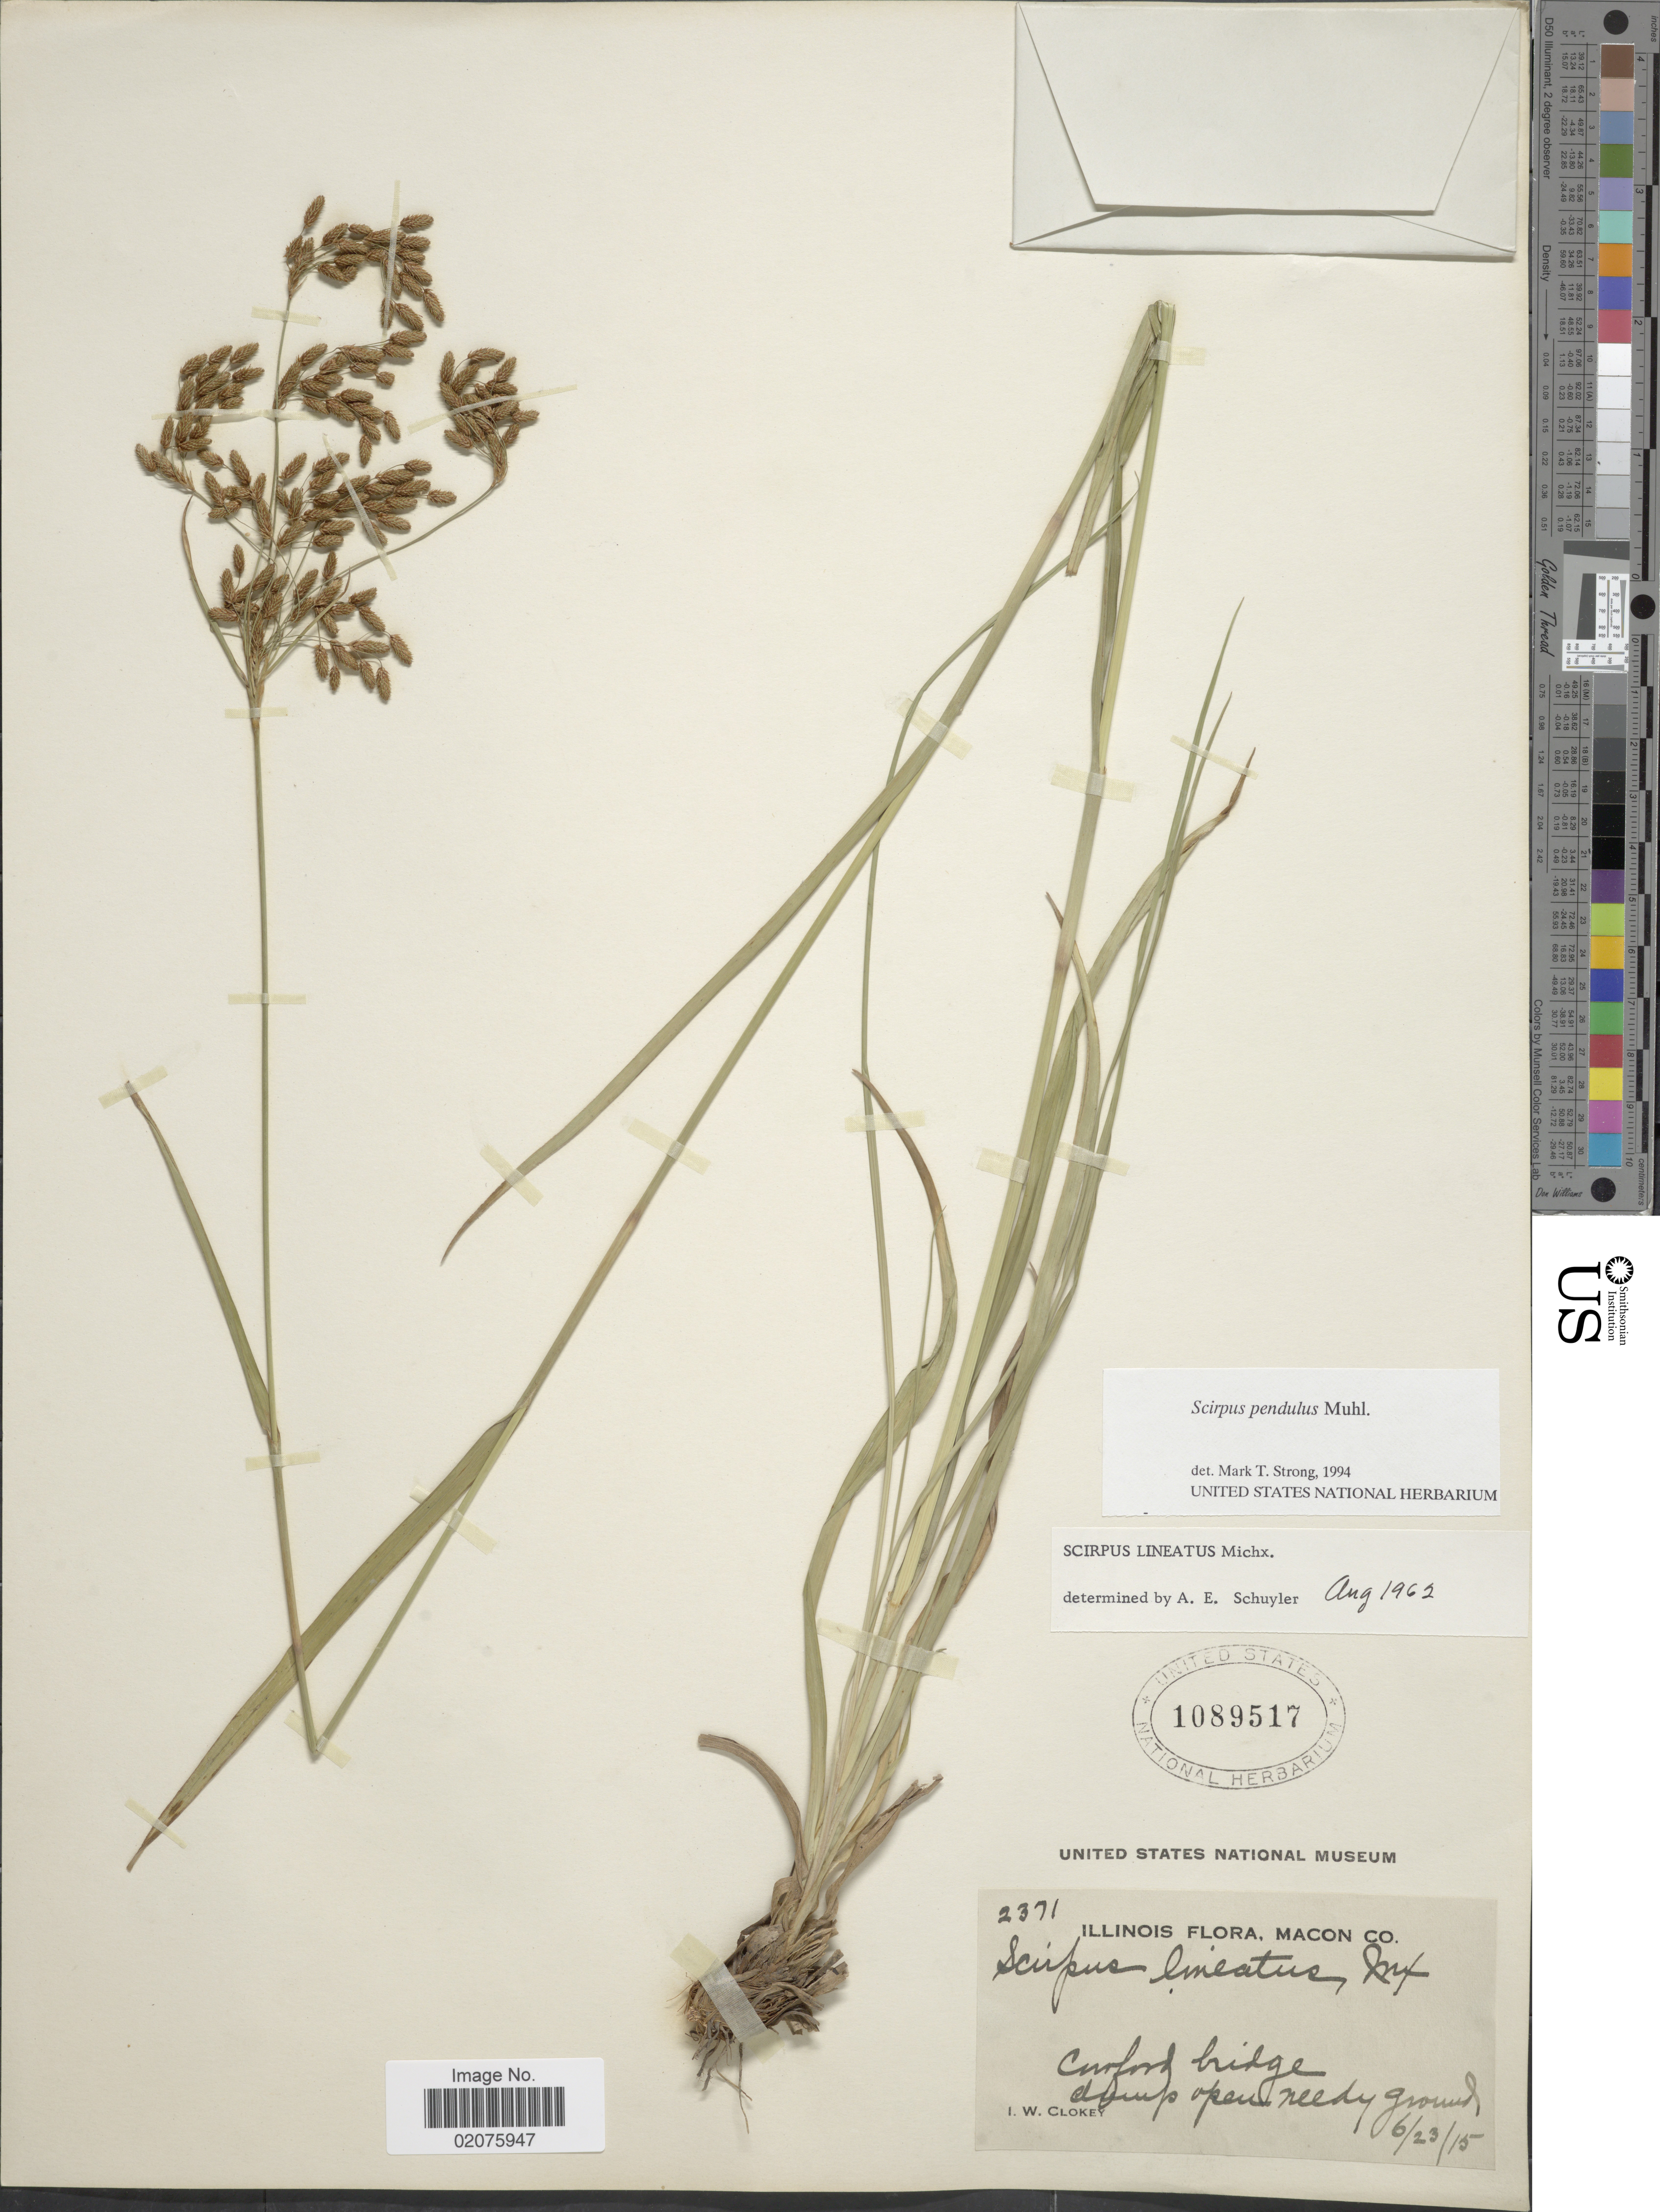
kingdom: Plantae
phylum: Tracheophyta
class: Liliopsida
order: Poales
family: Cyperaceae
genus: Scirpus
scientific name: Scirpus pendulus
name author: Muhl.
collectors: I. W. Clokey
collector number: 2671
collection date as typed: Transcribed d/m/y: 23/6/15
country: United States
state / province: Illinois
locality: Macon Co. Cowford Bridge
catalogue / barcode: US 1089517